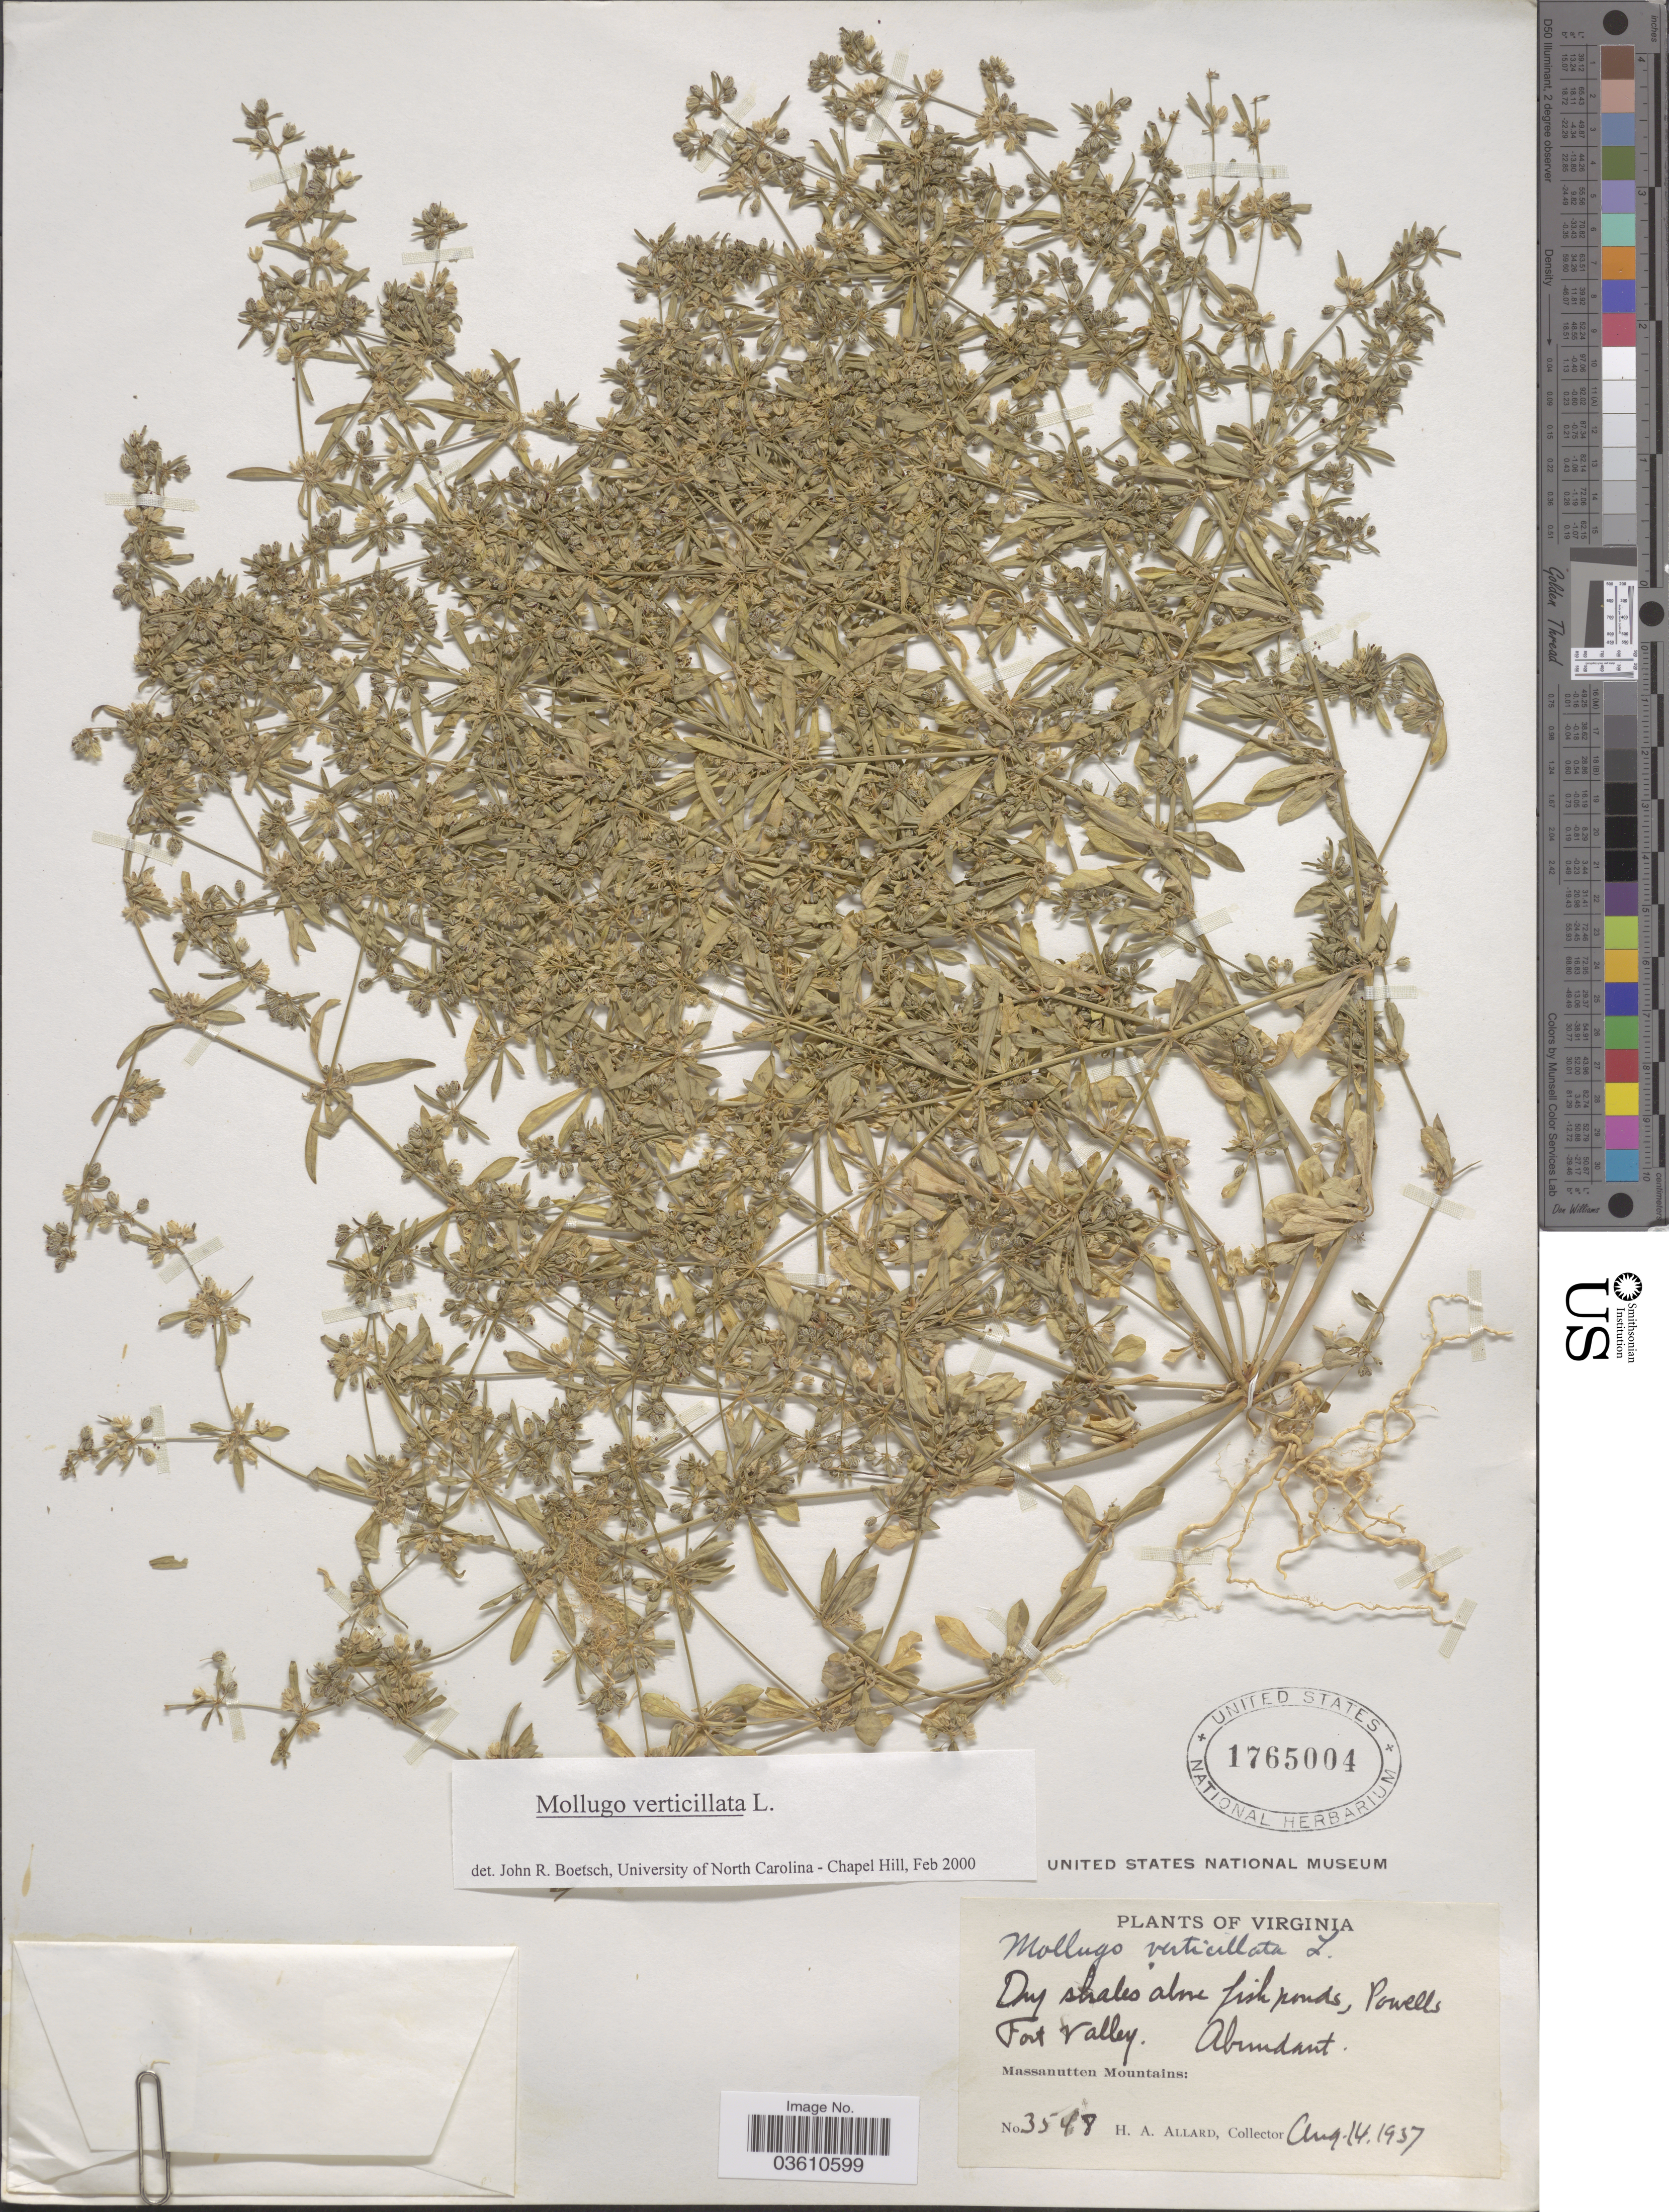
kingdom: Plantae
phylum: Tracheophyta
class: Magnoliopsida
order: Caryophyllales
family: Molluginaceae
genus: Mollugo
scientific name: Mollugo verticillata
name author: L.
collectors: H. A. Allard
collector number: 3548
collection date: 1937-08-14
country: United States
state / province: Virginia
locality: Fort Valley. Massanutten Mountains.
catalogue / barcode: US 1765004